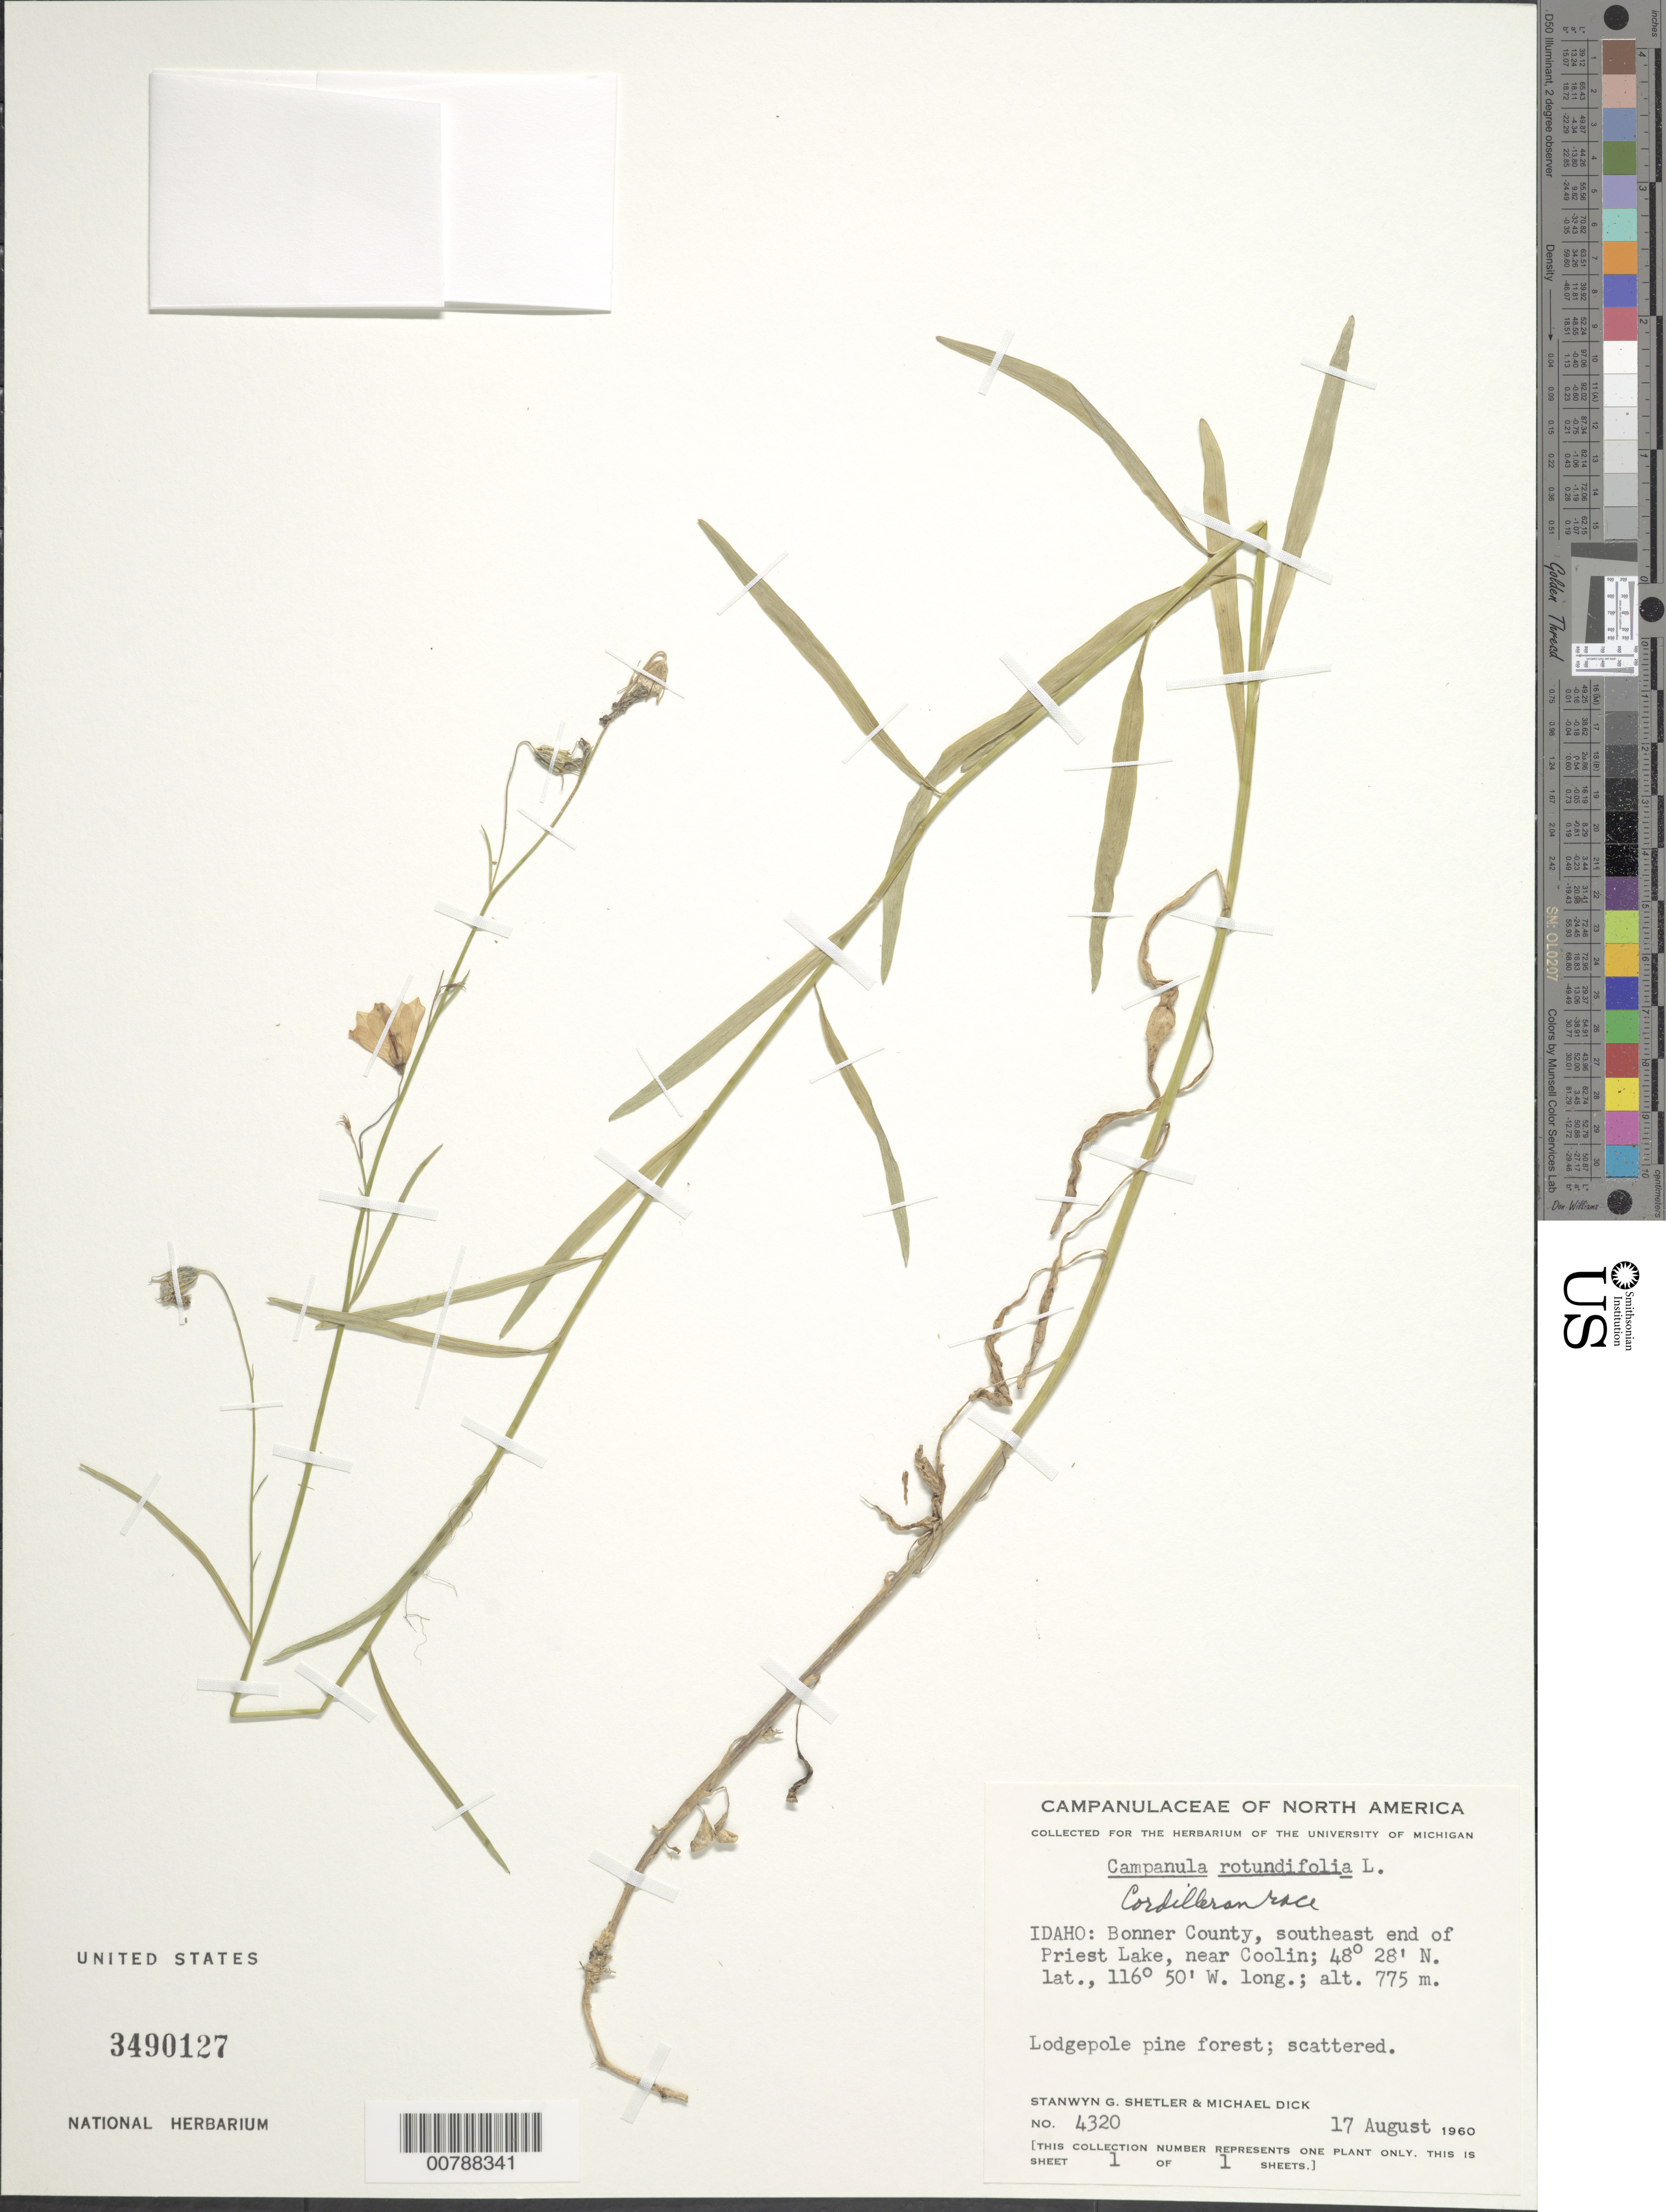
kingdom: Plantae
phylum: Tracheophyta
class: Magnoliopsida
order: Asterales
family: Campanulaceae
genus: Campanula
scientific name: Campanula rotundifolia L. Cordilleran race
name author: L.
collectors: S. Shetler & M. Dick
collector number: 4320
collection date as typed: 17 August 1960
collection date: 1960-08-17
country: United States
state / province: Idaho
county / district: Bonner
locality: Southeast end of Priest Lake, near Coolin.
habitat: Lodgepole pine forest; scattered.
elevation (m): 775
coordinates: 48 28 N, 116 50 W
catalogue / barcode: US 3490127